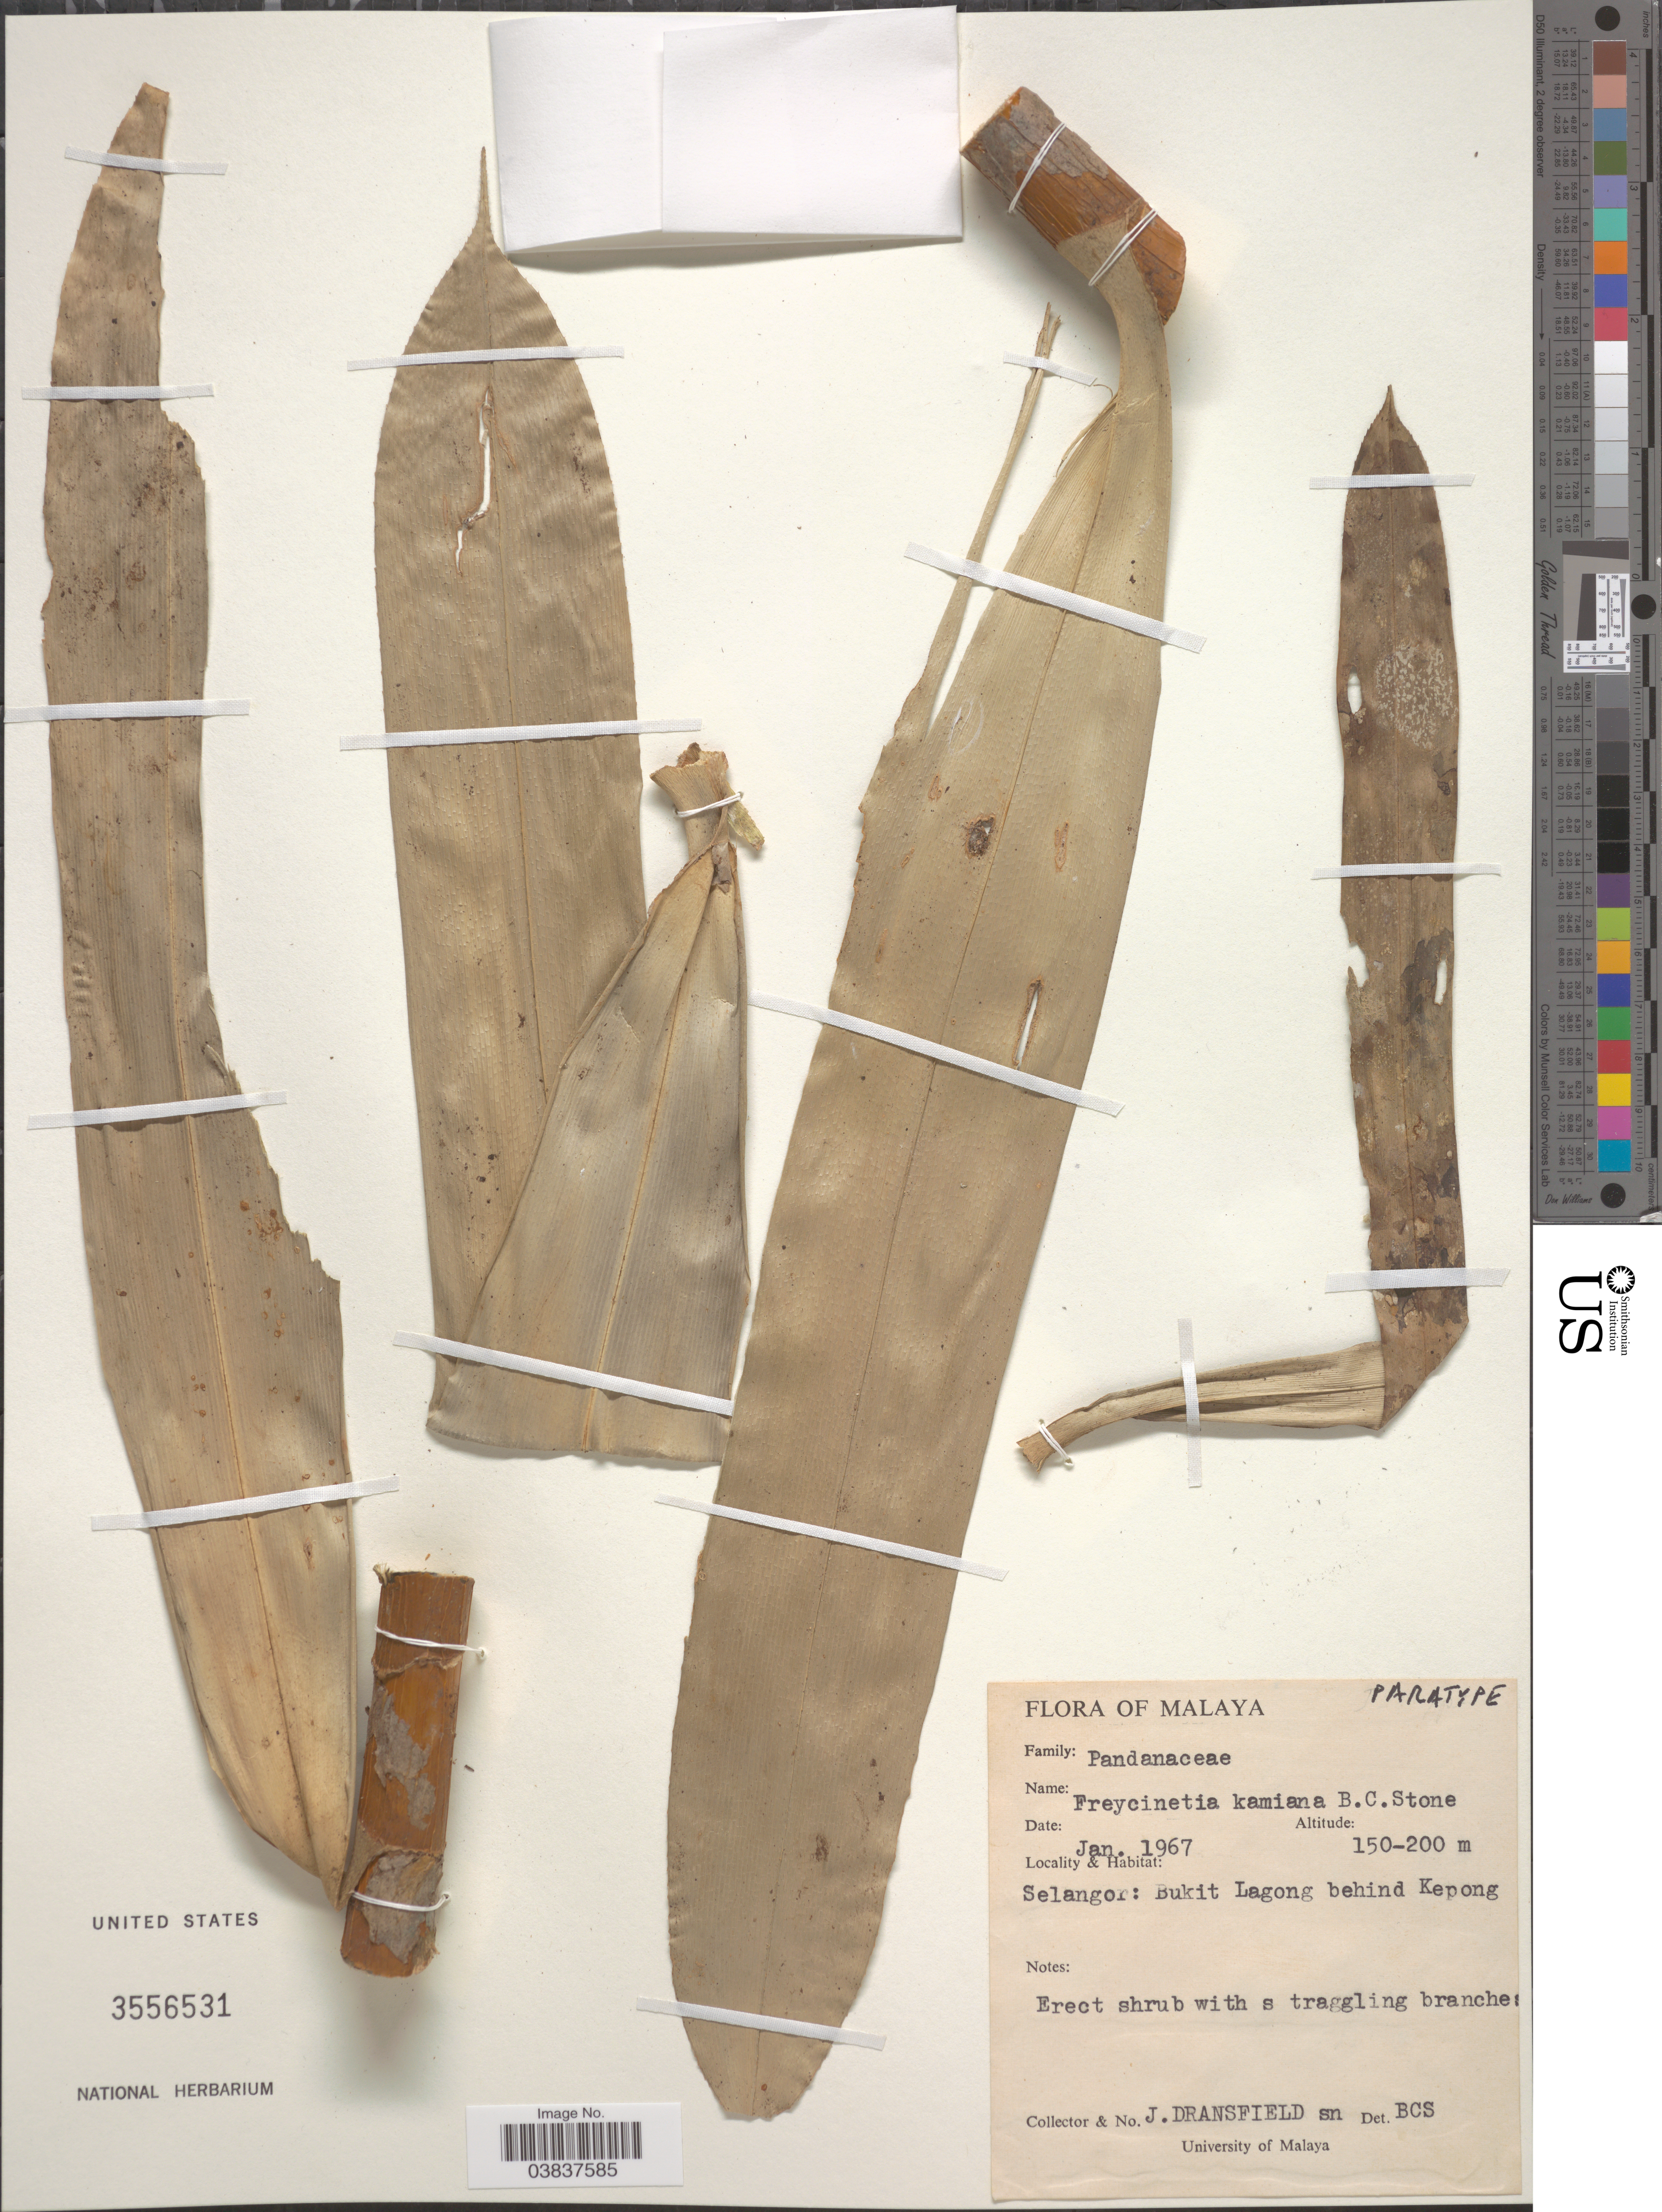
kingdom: Plantae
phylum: Tracheophyta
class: Liliopsida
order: Pandanales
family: Pandanaceae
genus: Freycinetia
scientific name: Freycinetia kamiana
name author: B.C. Stone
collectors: J. Dransfield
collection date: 1967-01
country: Malaysia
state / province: Selangor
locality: Malaya. Bukit Lagong behind Kepong.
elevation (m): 150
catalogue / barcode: US 3556531